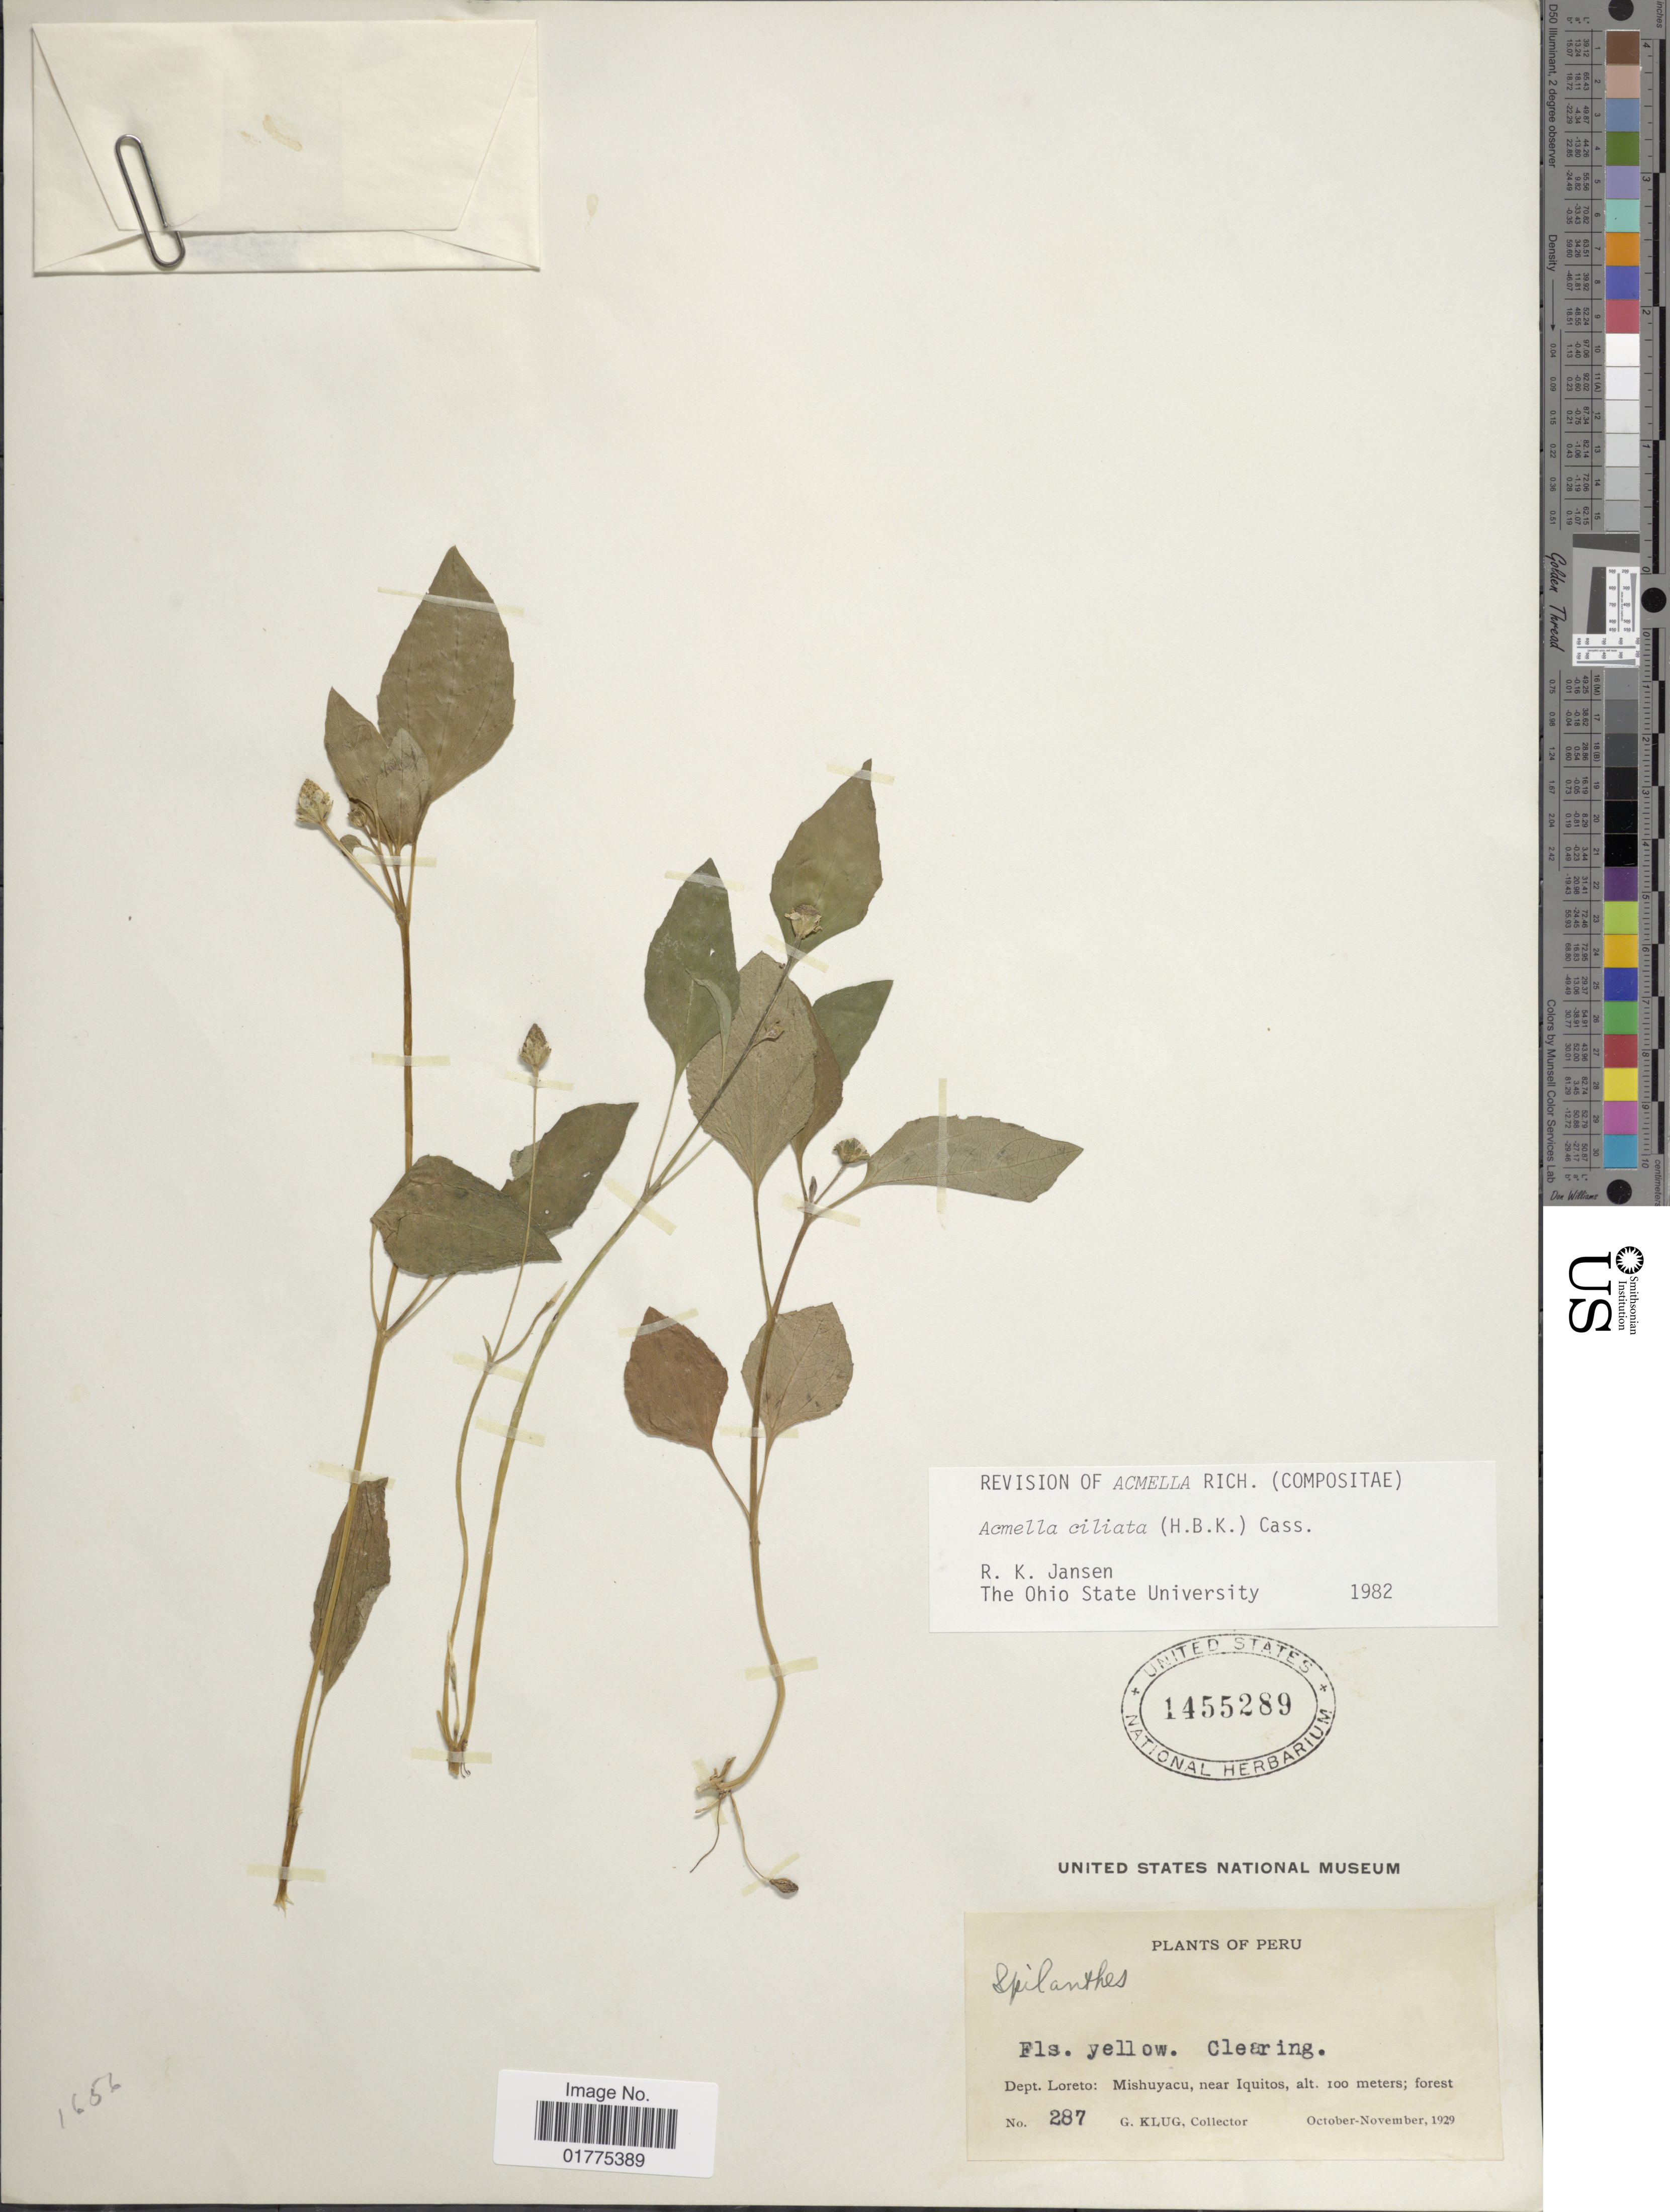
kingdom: Plantae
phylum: Tracheophyta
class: Magnoliopsida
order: Asterales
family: Asteraceae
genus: Acmella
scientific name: Acmella ciliata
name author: (Kunth) Cass.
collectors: G. Klug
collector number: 287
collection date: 1929-10/1929-11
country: Peru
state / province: Loreto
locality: Dept. Loreto, Mishuyacu, near Iquitos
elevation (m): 100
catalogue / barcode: US 1455289